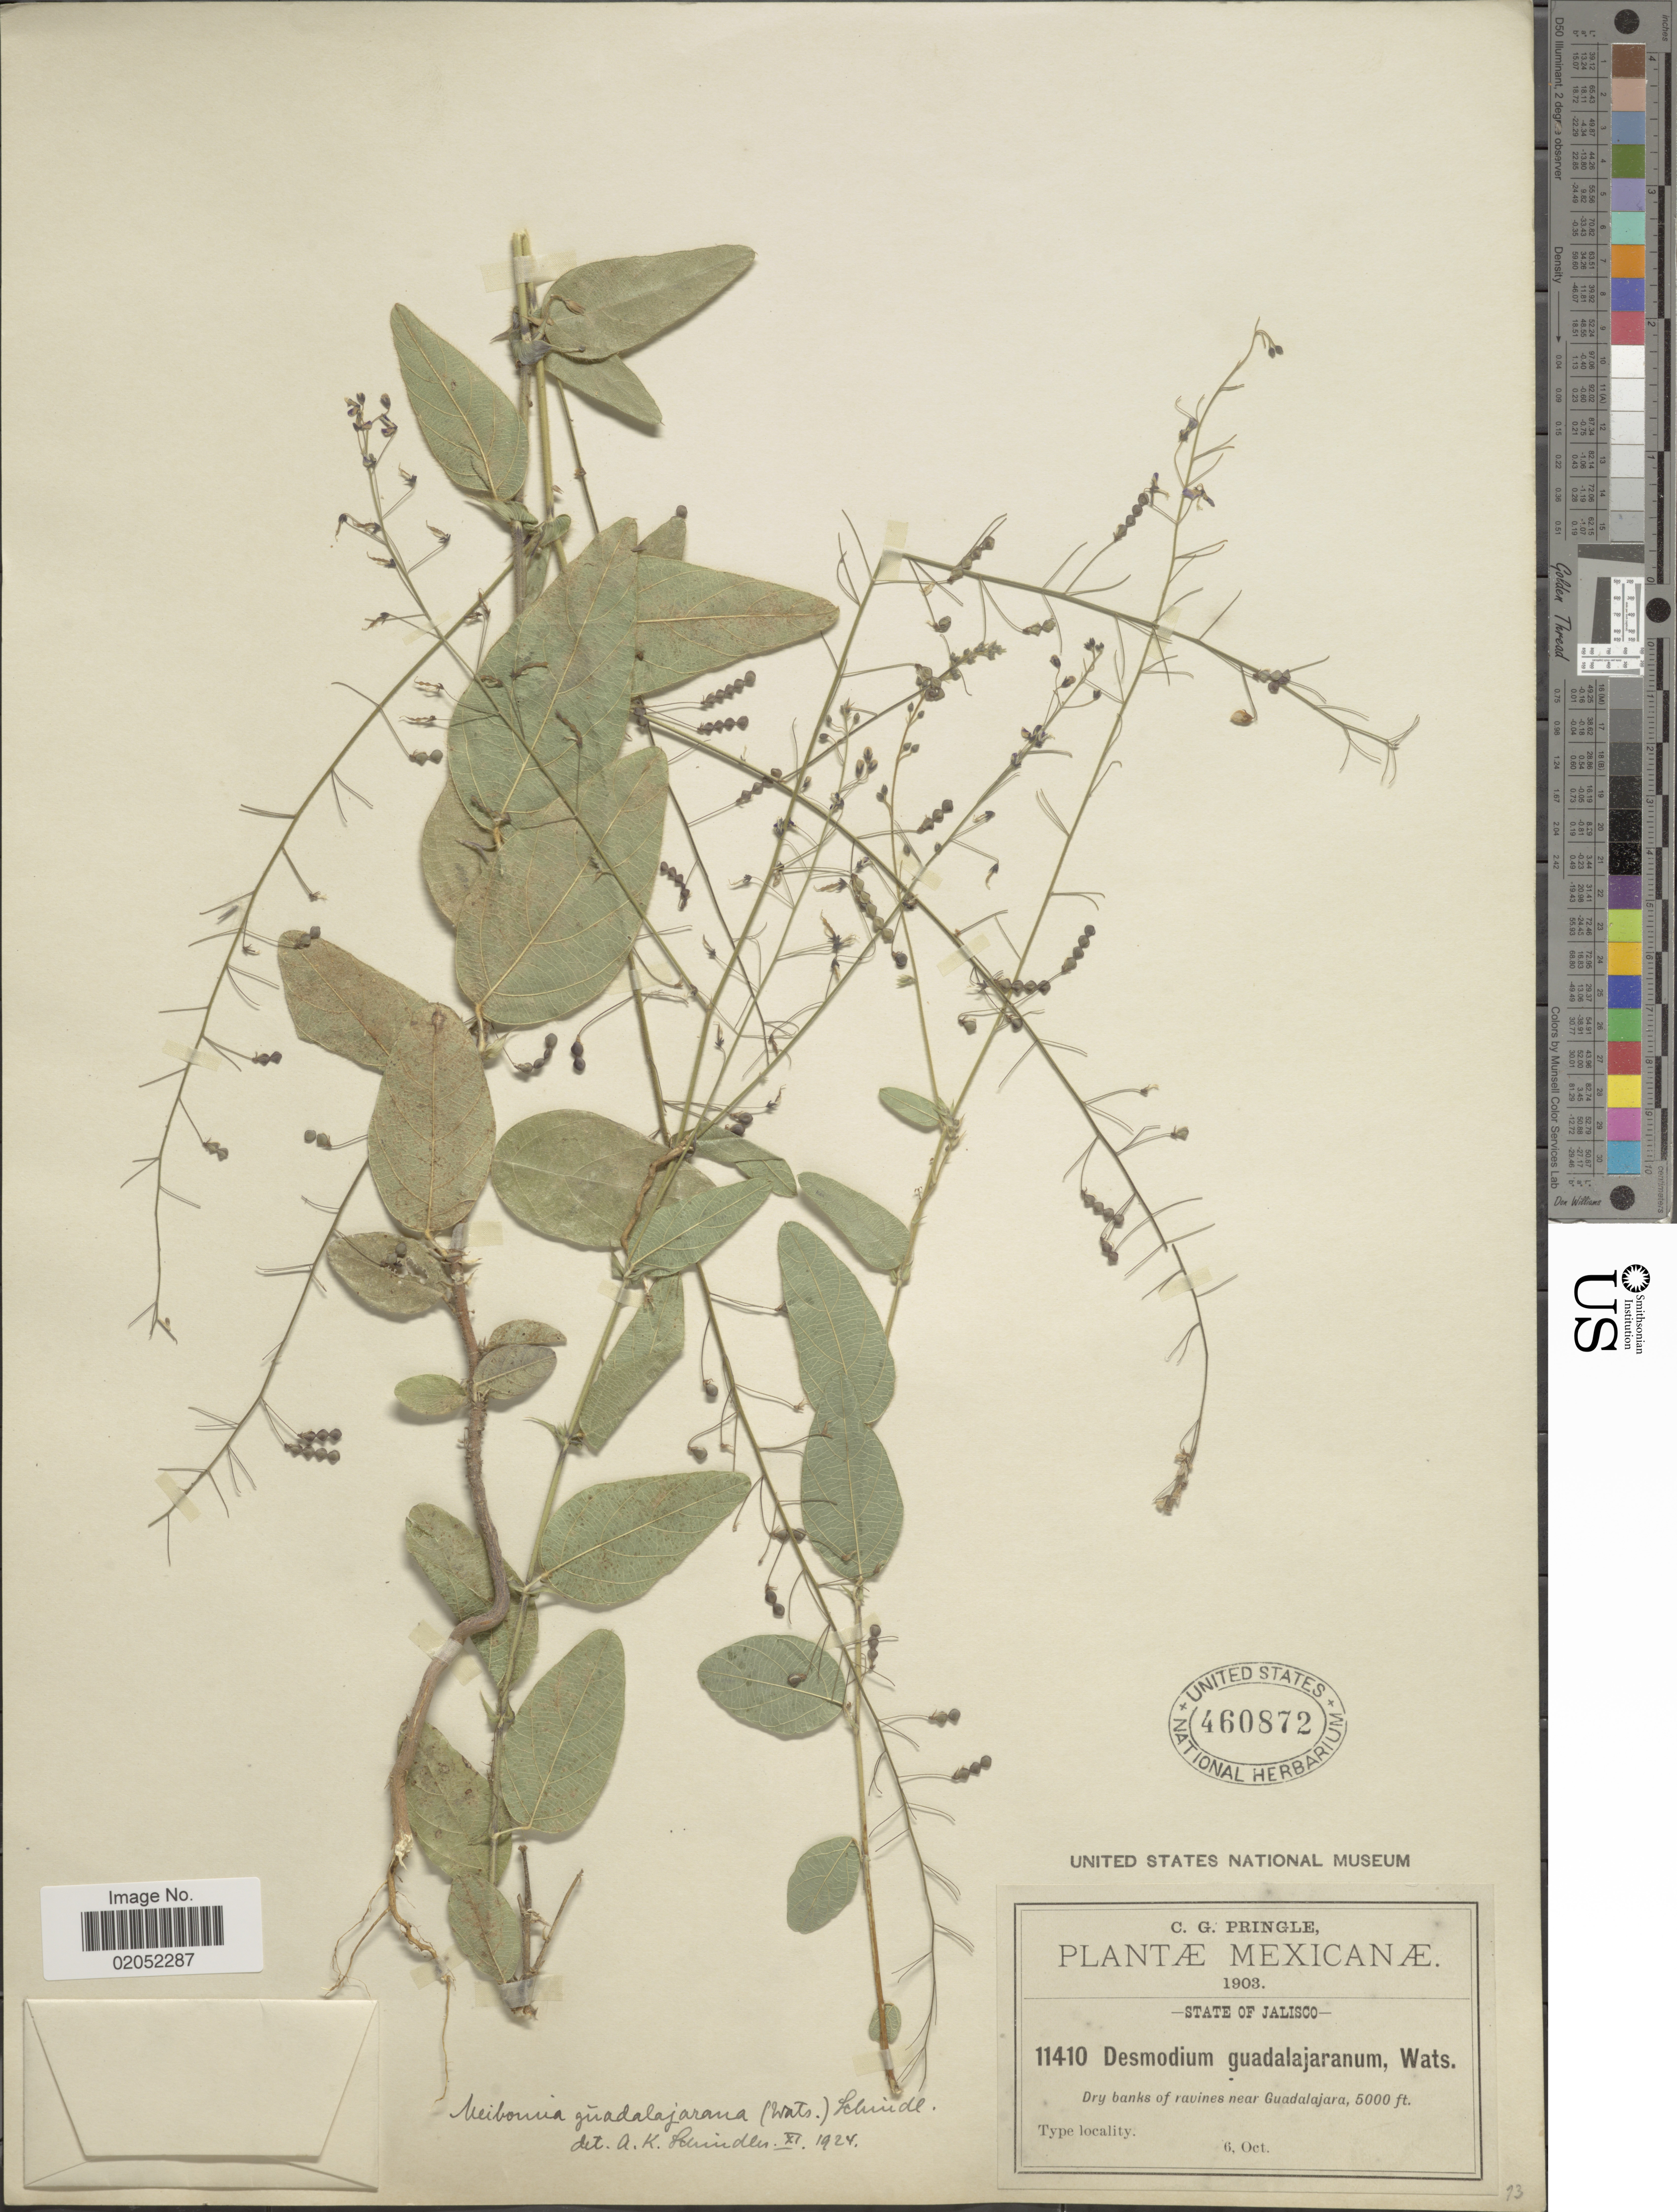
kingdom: Plantae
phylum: Tracheophyta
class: Magnoliopsida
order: Fabales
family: Fabaceae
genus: Desmodium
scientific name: Desmodium guadalajaranum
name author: S. Watson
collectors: C. G. Pringle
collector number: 11410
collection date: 1903-10-06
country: Mexico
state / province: Jalisco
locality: State of Jalisco, Dry banks of ravines near Guadalajara.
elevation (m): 1524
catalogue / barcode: US 460872